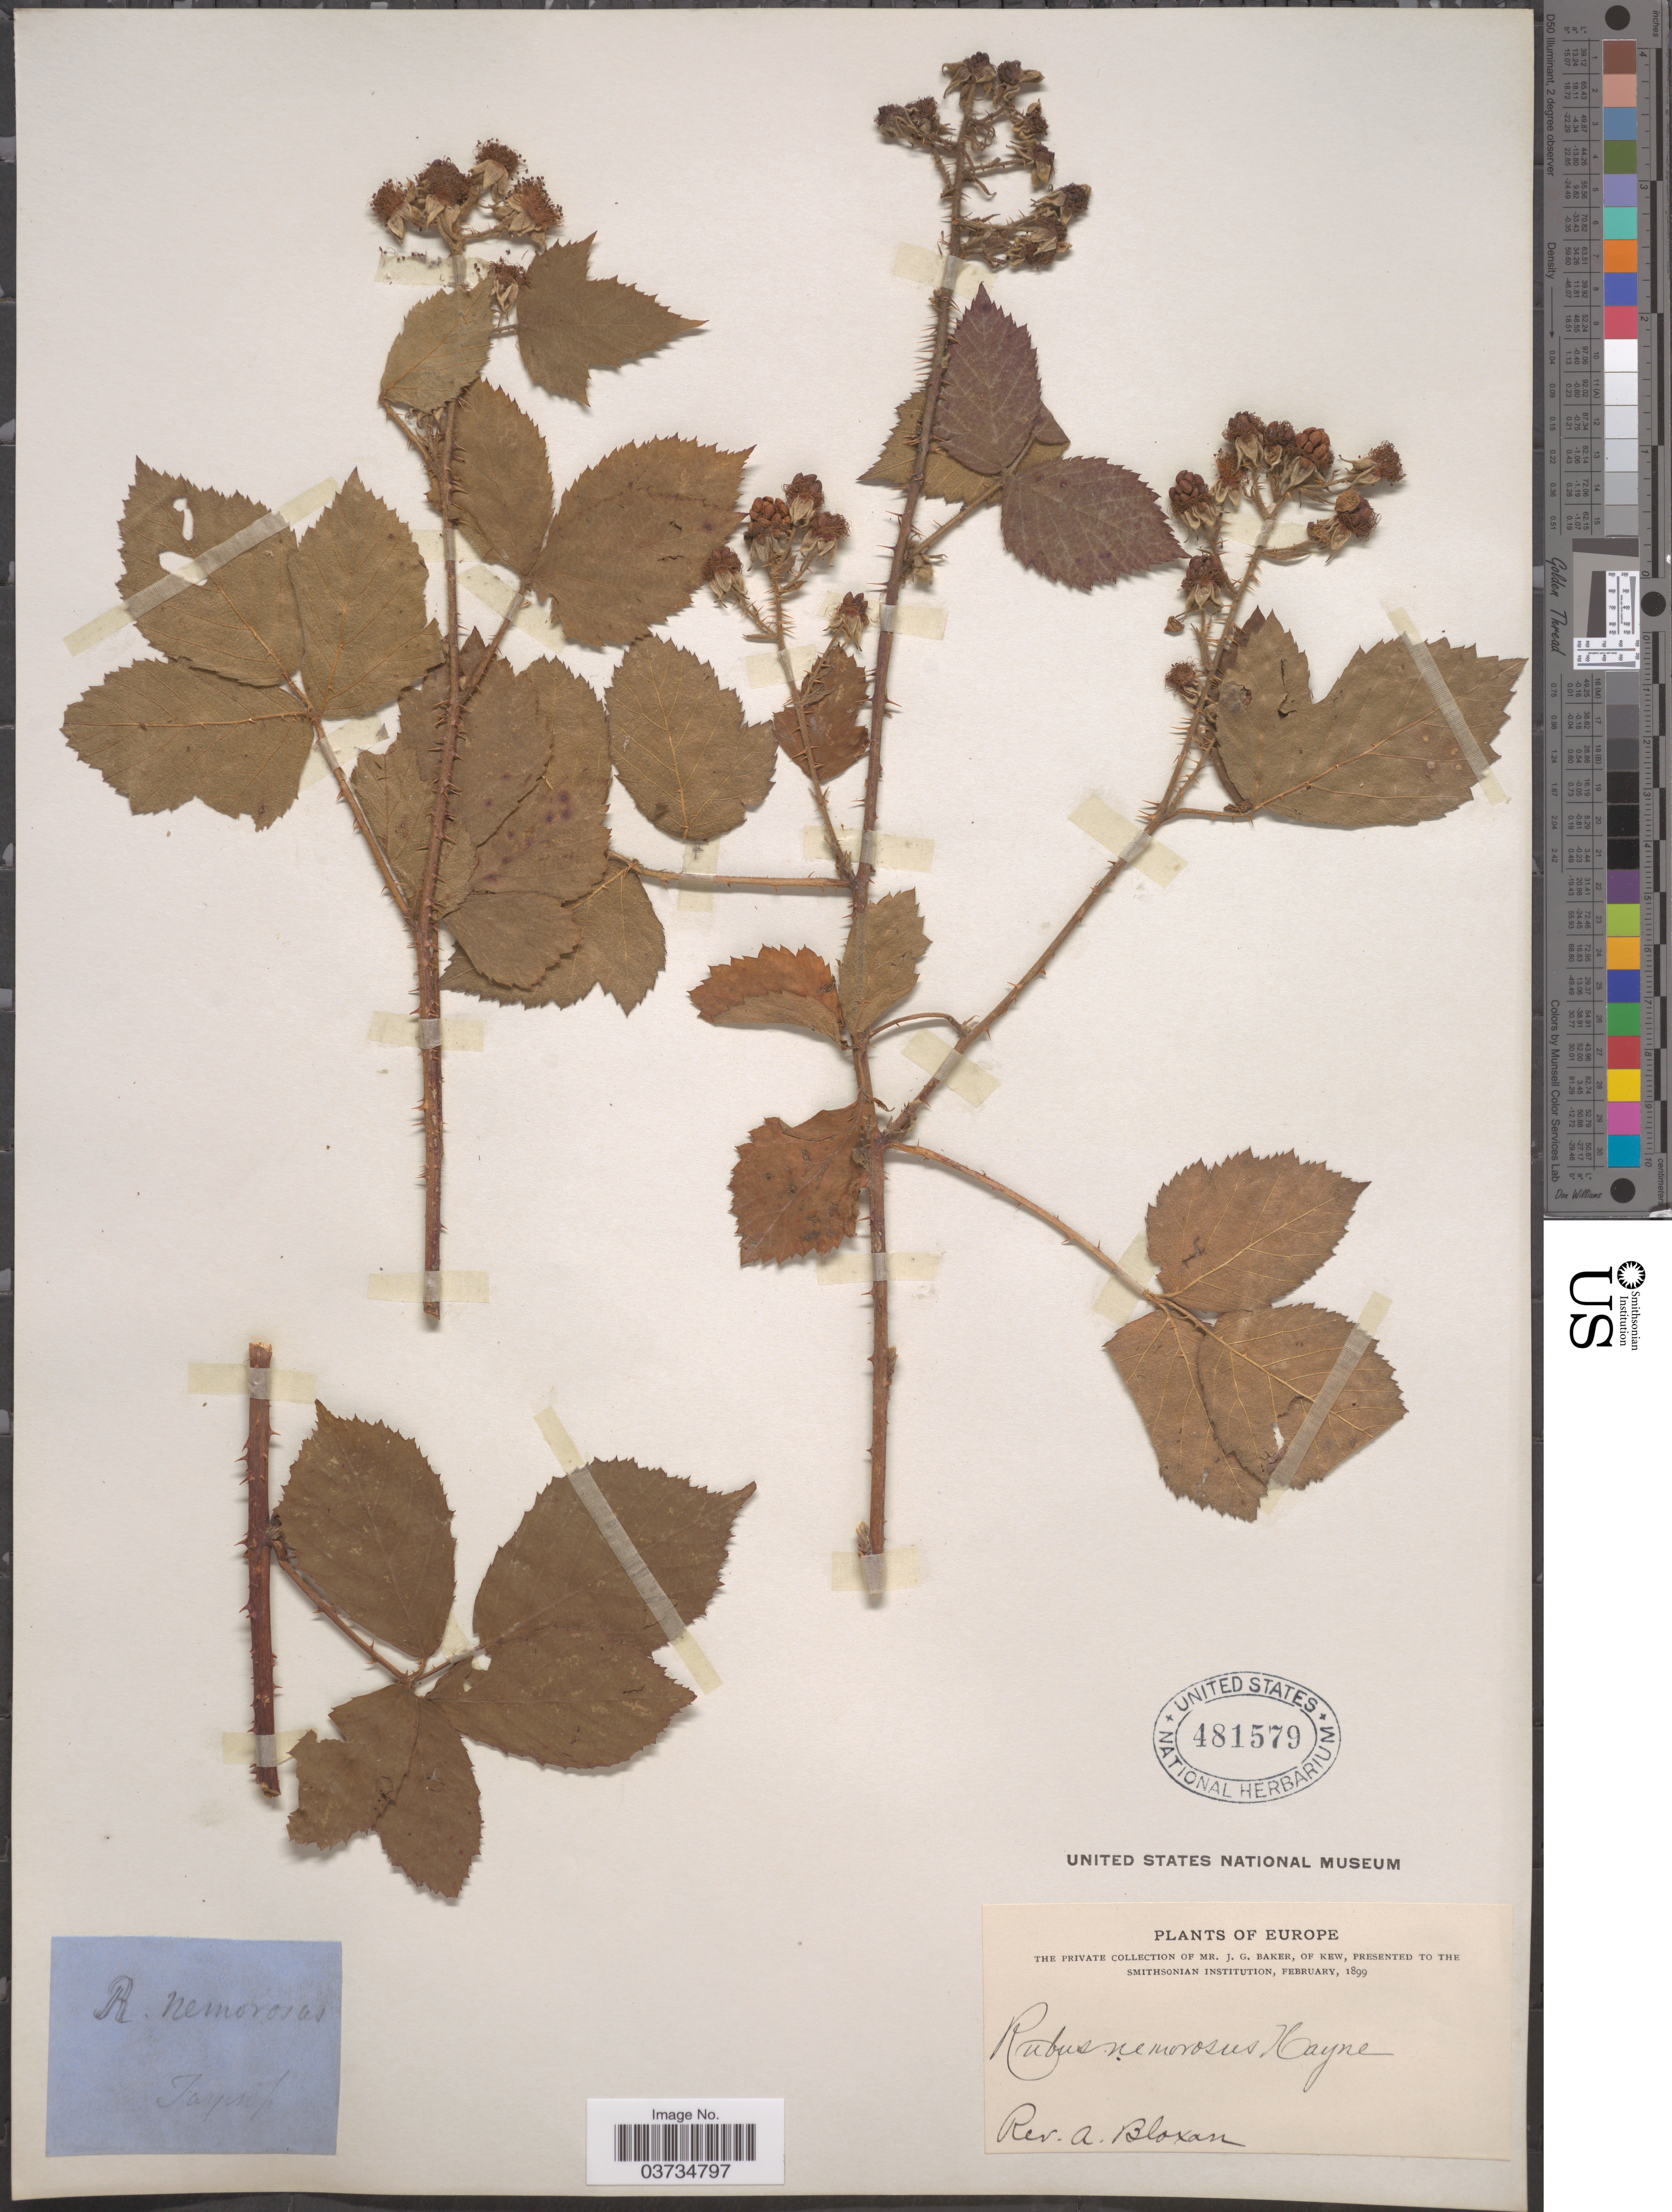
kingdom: Plantae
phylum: Tracheophyta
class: Magnoliopsida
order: Rosales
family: Rosaceae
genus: Rubus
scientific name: Rubus nemorosus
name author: Hayne & Willd.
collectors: A. Bloxam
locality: Europe. Tarpcross [interpreted].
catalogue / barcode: US 481579